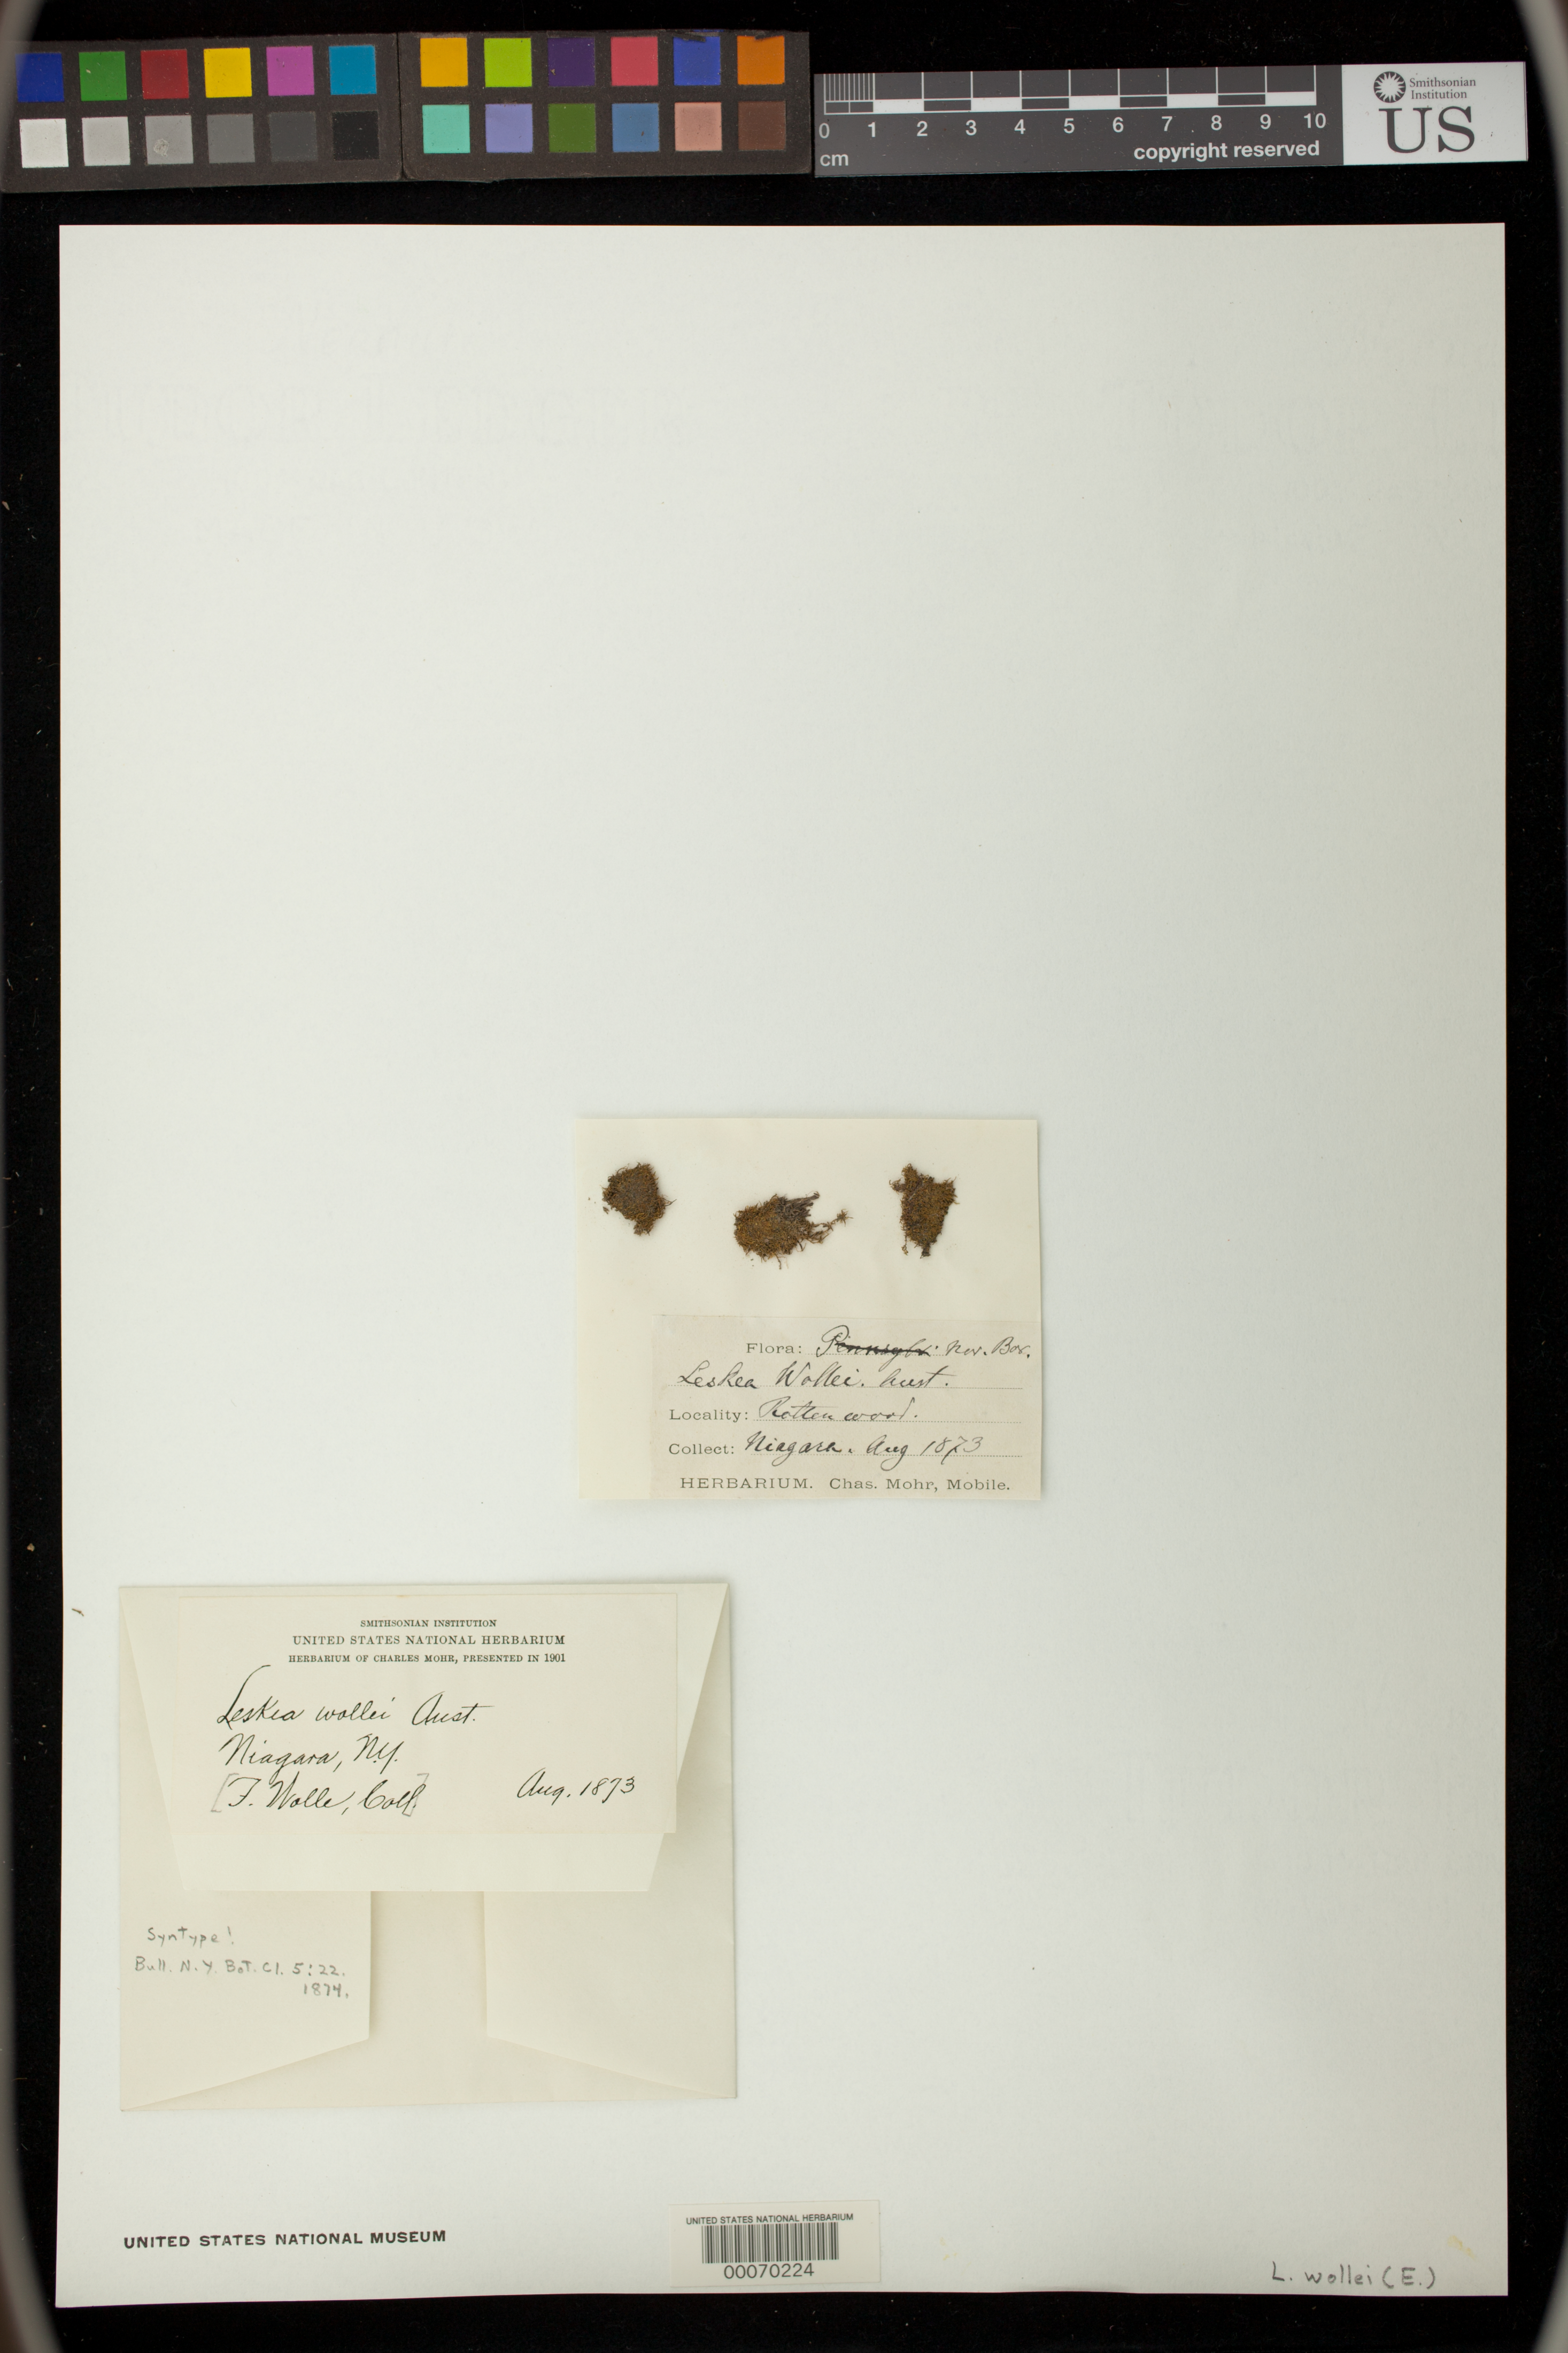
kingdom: Plantae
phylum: Bryophyta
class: Bryopsida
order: Hypnales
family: Leskeaceae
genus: Leskea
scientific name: Leskea wollei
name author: Austin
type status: Syntype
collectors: F. Wolle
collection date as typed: Aug 1873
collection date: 1873-08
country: United States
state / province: New York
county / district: Niagara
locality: Niagara Falls.